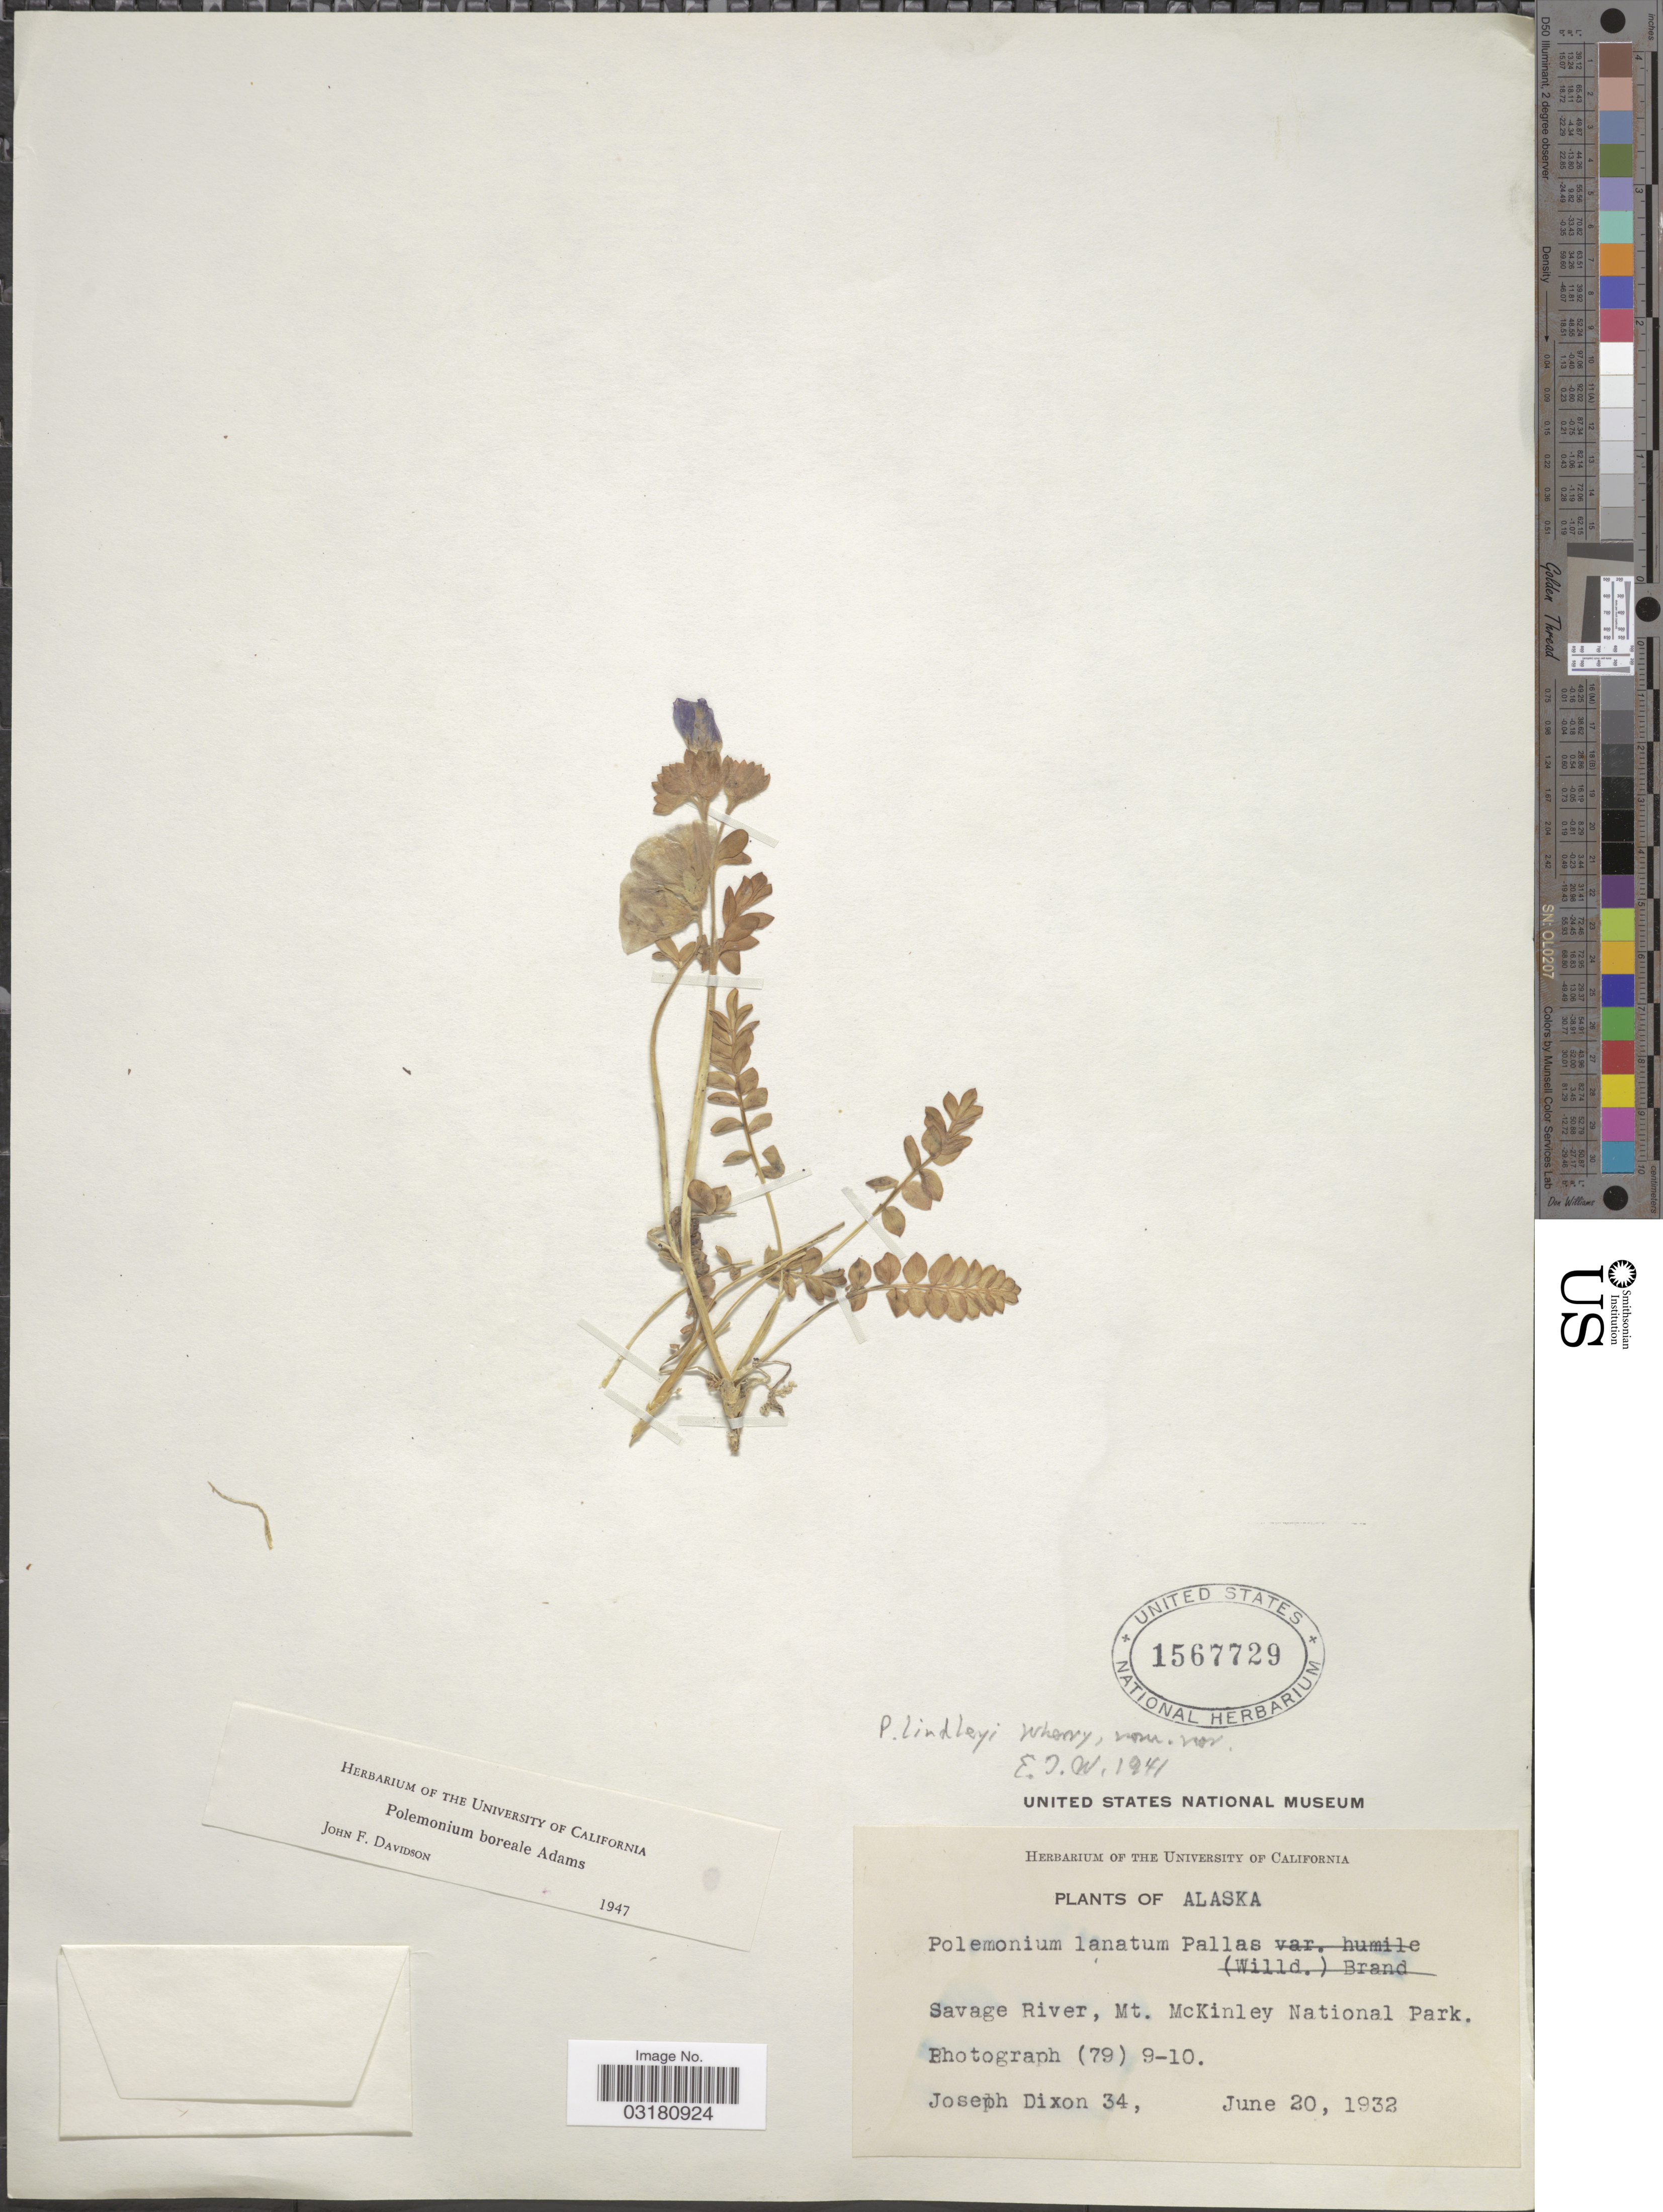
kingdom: Plantae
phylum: Tracheophyta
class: Magnoliopsida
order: Ericales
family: Polemoniaceae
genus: Polemonium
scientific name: Polemonium boreale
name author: Adams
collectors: J. Dixon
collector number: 34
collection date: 1932-06-20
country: United States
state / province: Alaska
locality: Savage River, Mt. McKinley National Park.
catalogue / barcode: US 1567729